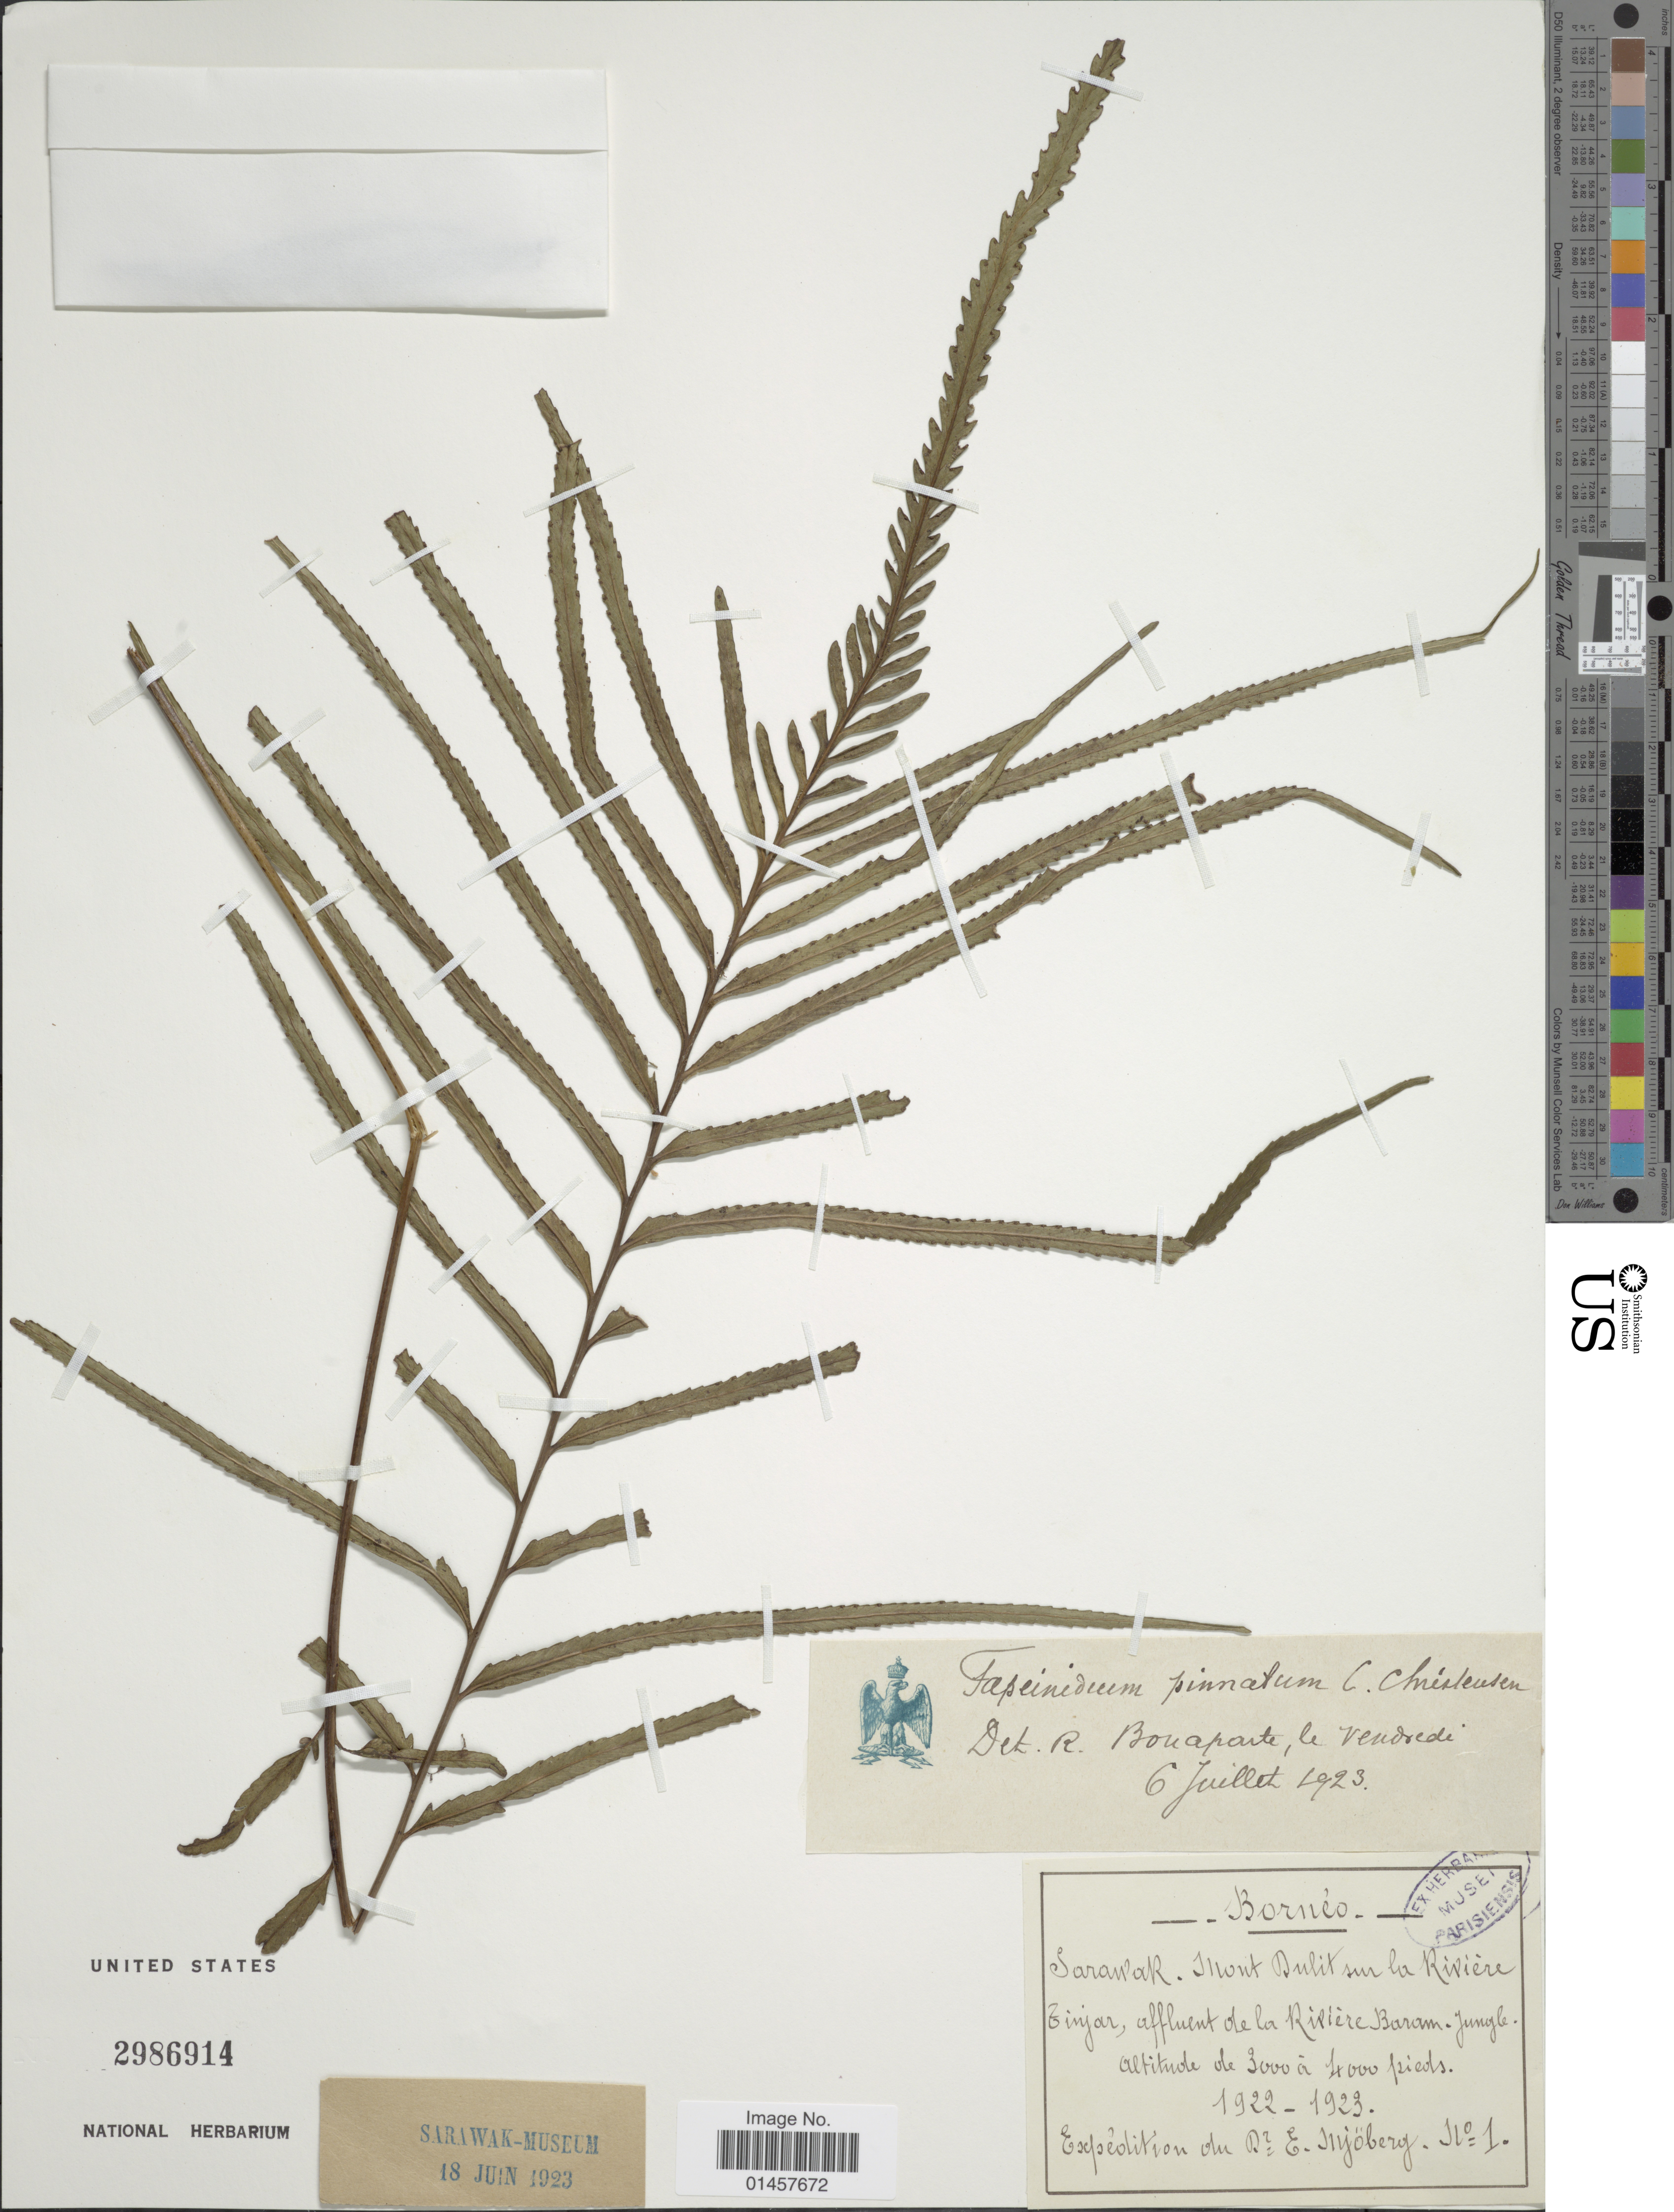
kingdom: Plantae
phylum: Tracheophyta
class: Polypodiopsida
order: Polypodiales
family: Lindsaeaceae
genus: Tapeinidium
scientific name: Tapeinidium pinnatum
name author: (Cav.) C. Chr.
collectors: E. Mjoberg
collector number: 1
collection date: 1922/1923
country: Malaysia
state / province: Sarawak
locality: Borneo, Sarawak, Mont Dulit sur la Riviere Tinjar, affluent de la Riviere Baram-Jungle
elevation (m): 914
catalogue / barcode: US 2986914